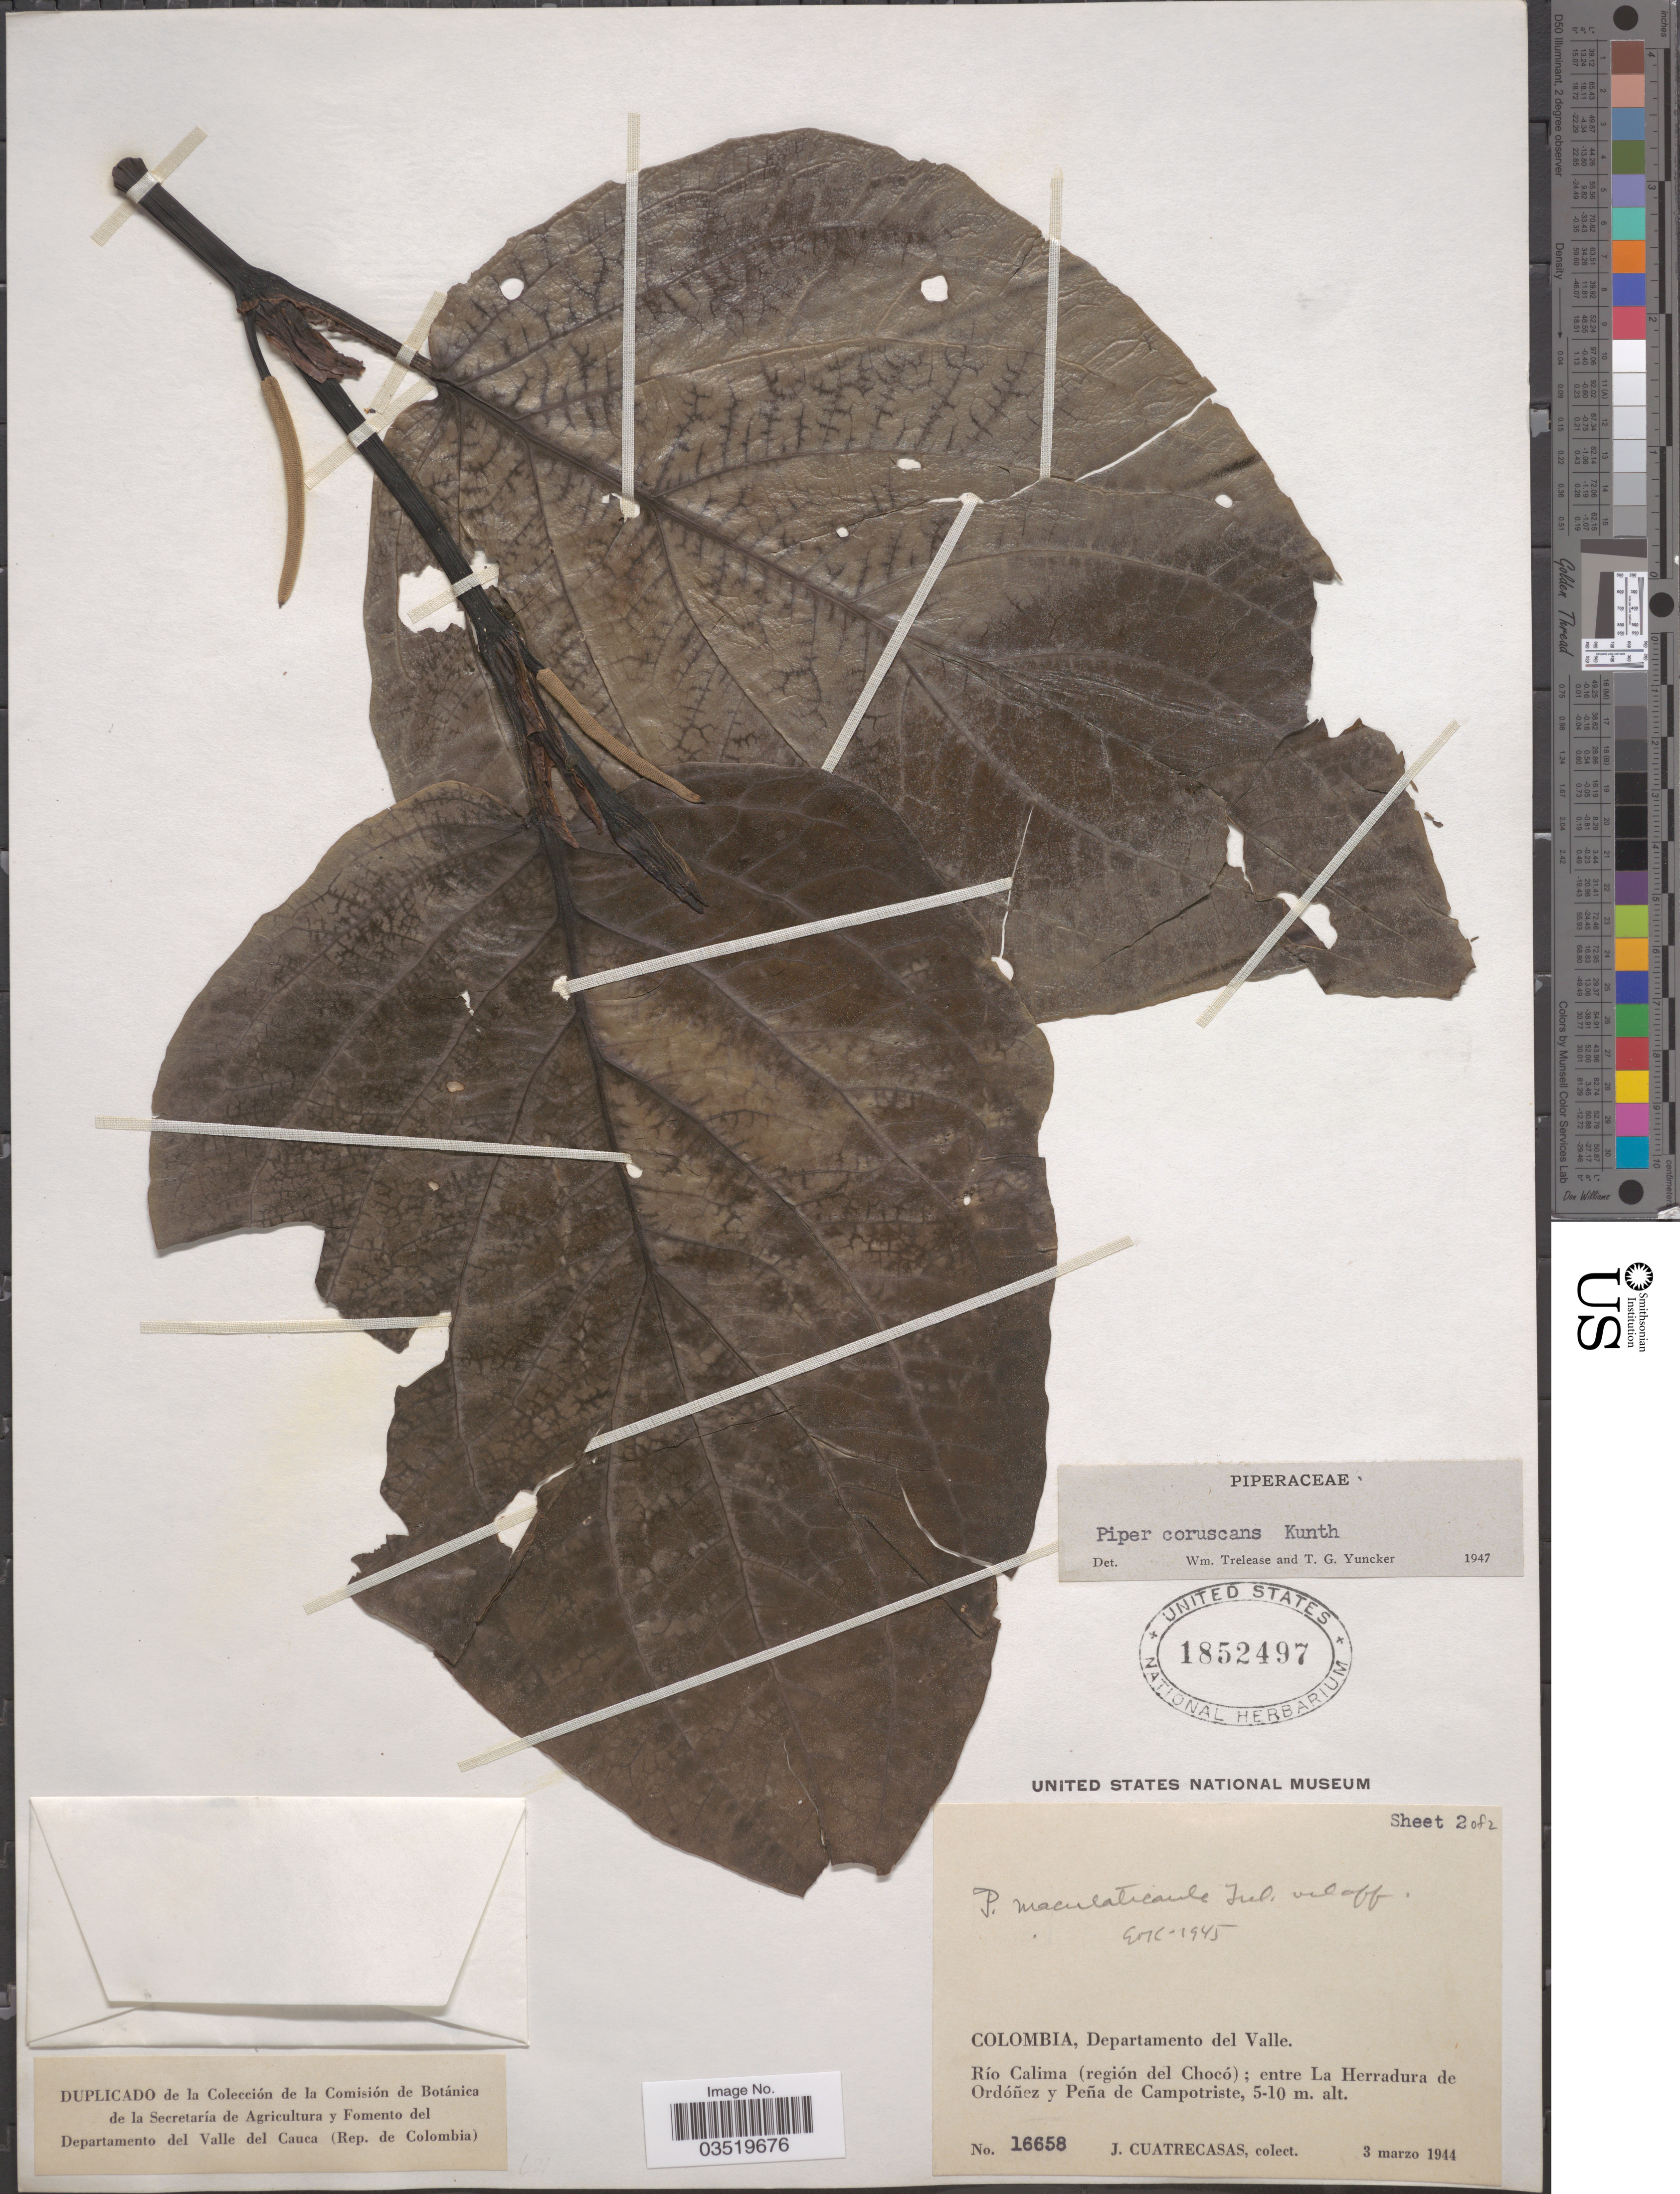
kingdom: Plantae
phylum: Tracheophyta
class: Magnoliopsida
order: Piperales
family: Piperaceae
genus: Piper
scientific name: Piper coruscans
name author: Kunth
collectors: J. Cuatrecasas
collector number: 16658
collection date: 1944-03-03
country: Colombia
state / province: Valle del Cauca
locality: Departamento del Valle. Río Calima (región del Chocó); entre La Herradura de Ordóñez y Peña de Campotriste.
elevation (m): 5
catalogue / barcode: US 1852497